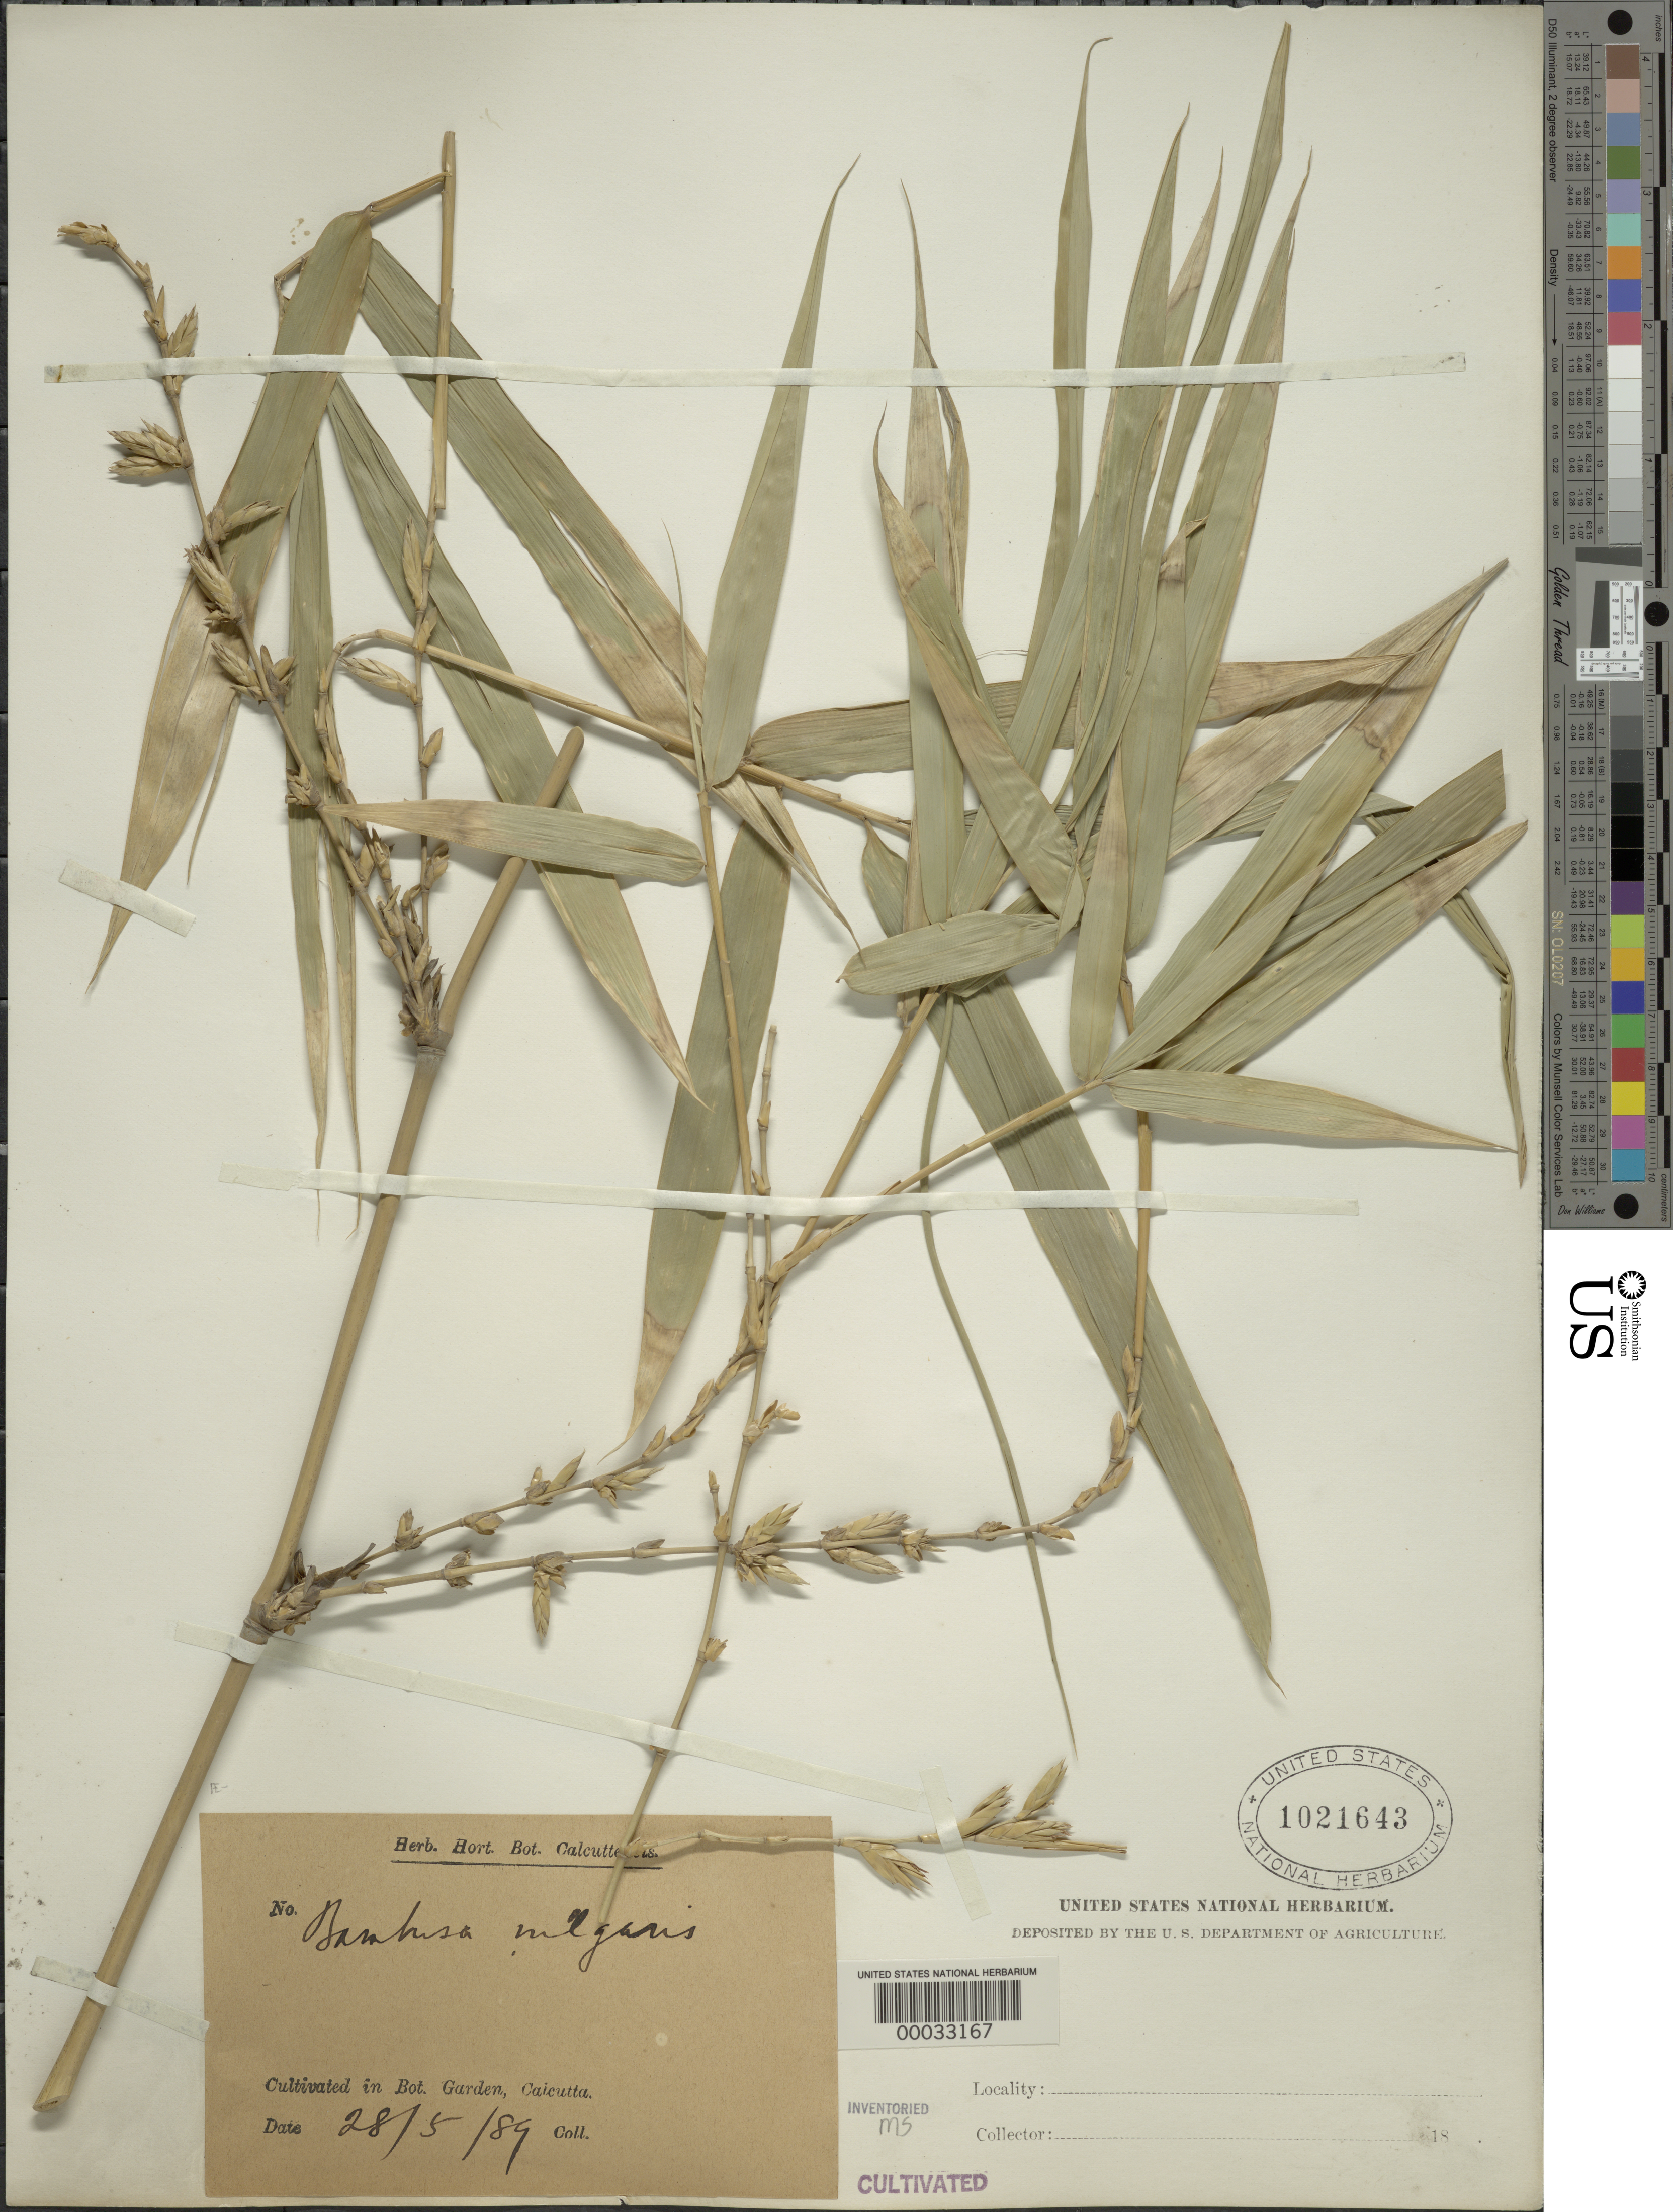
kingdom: Plantae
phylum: Tracheophyta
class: Liliopsida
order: Poales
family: Poaceae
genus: Bambusa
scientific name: Bambusa vulgaris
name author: Schrad. ex J.C. Wendl.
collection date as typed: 28 May 1889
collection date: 1889-05-28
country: India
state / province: West Bengal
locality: Calcutta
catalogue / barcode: US 1021643